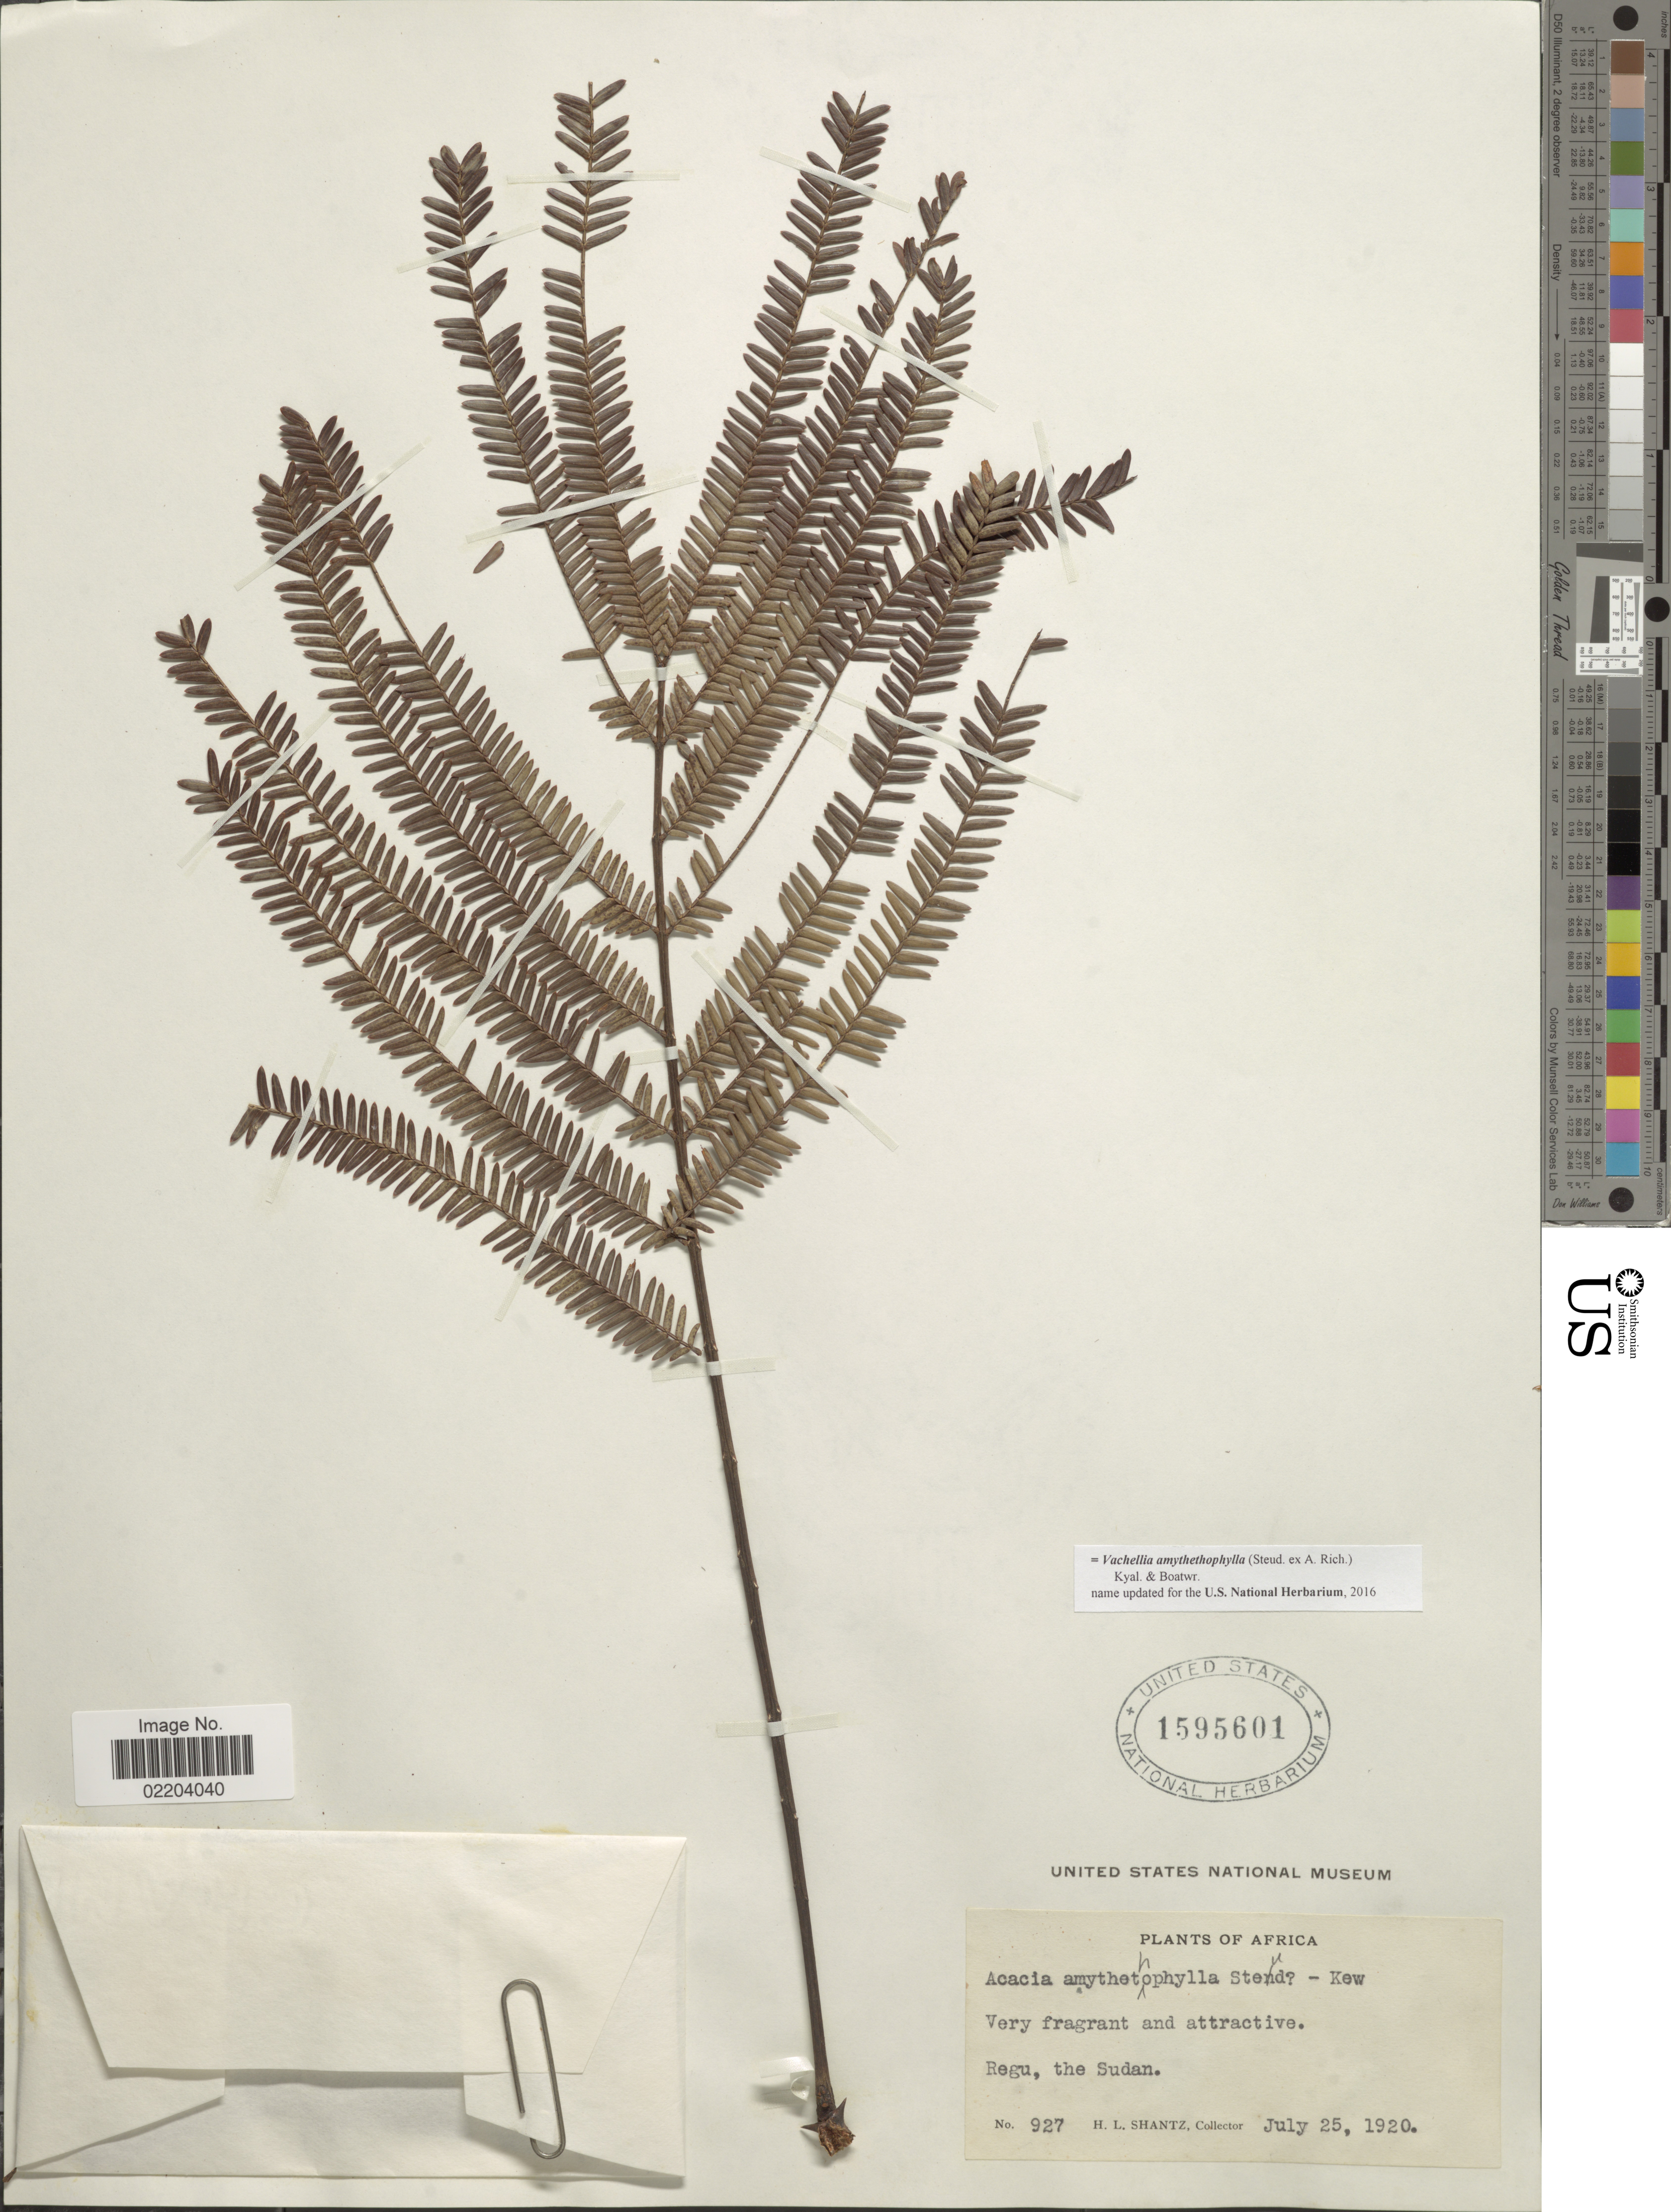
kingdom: Plantae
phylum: Tracheophyta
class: Magnoliopsida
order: Fabales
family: Fabaceae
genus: Vachellia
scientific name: Vachellia amythethophylla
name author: (Steud. ex A. Rich.) Kyal. & Boatwr.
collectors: H. Shantz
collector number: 927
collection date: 1920-07-25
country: Sudan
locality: Regu, the Sudan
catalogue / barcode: US 1595601